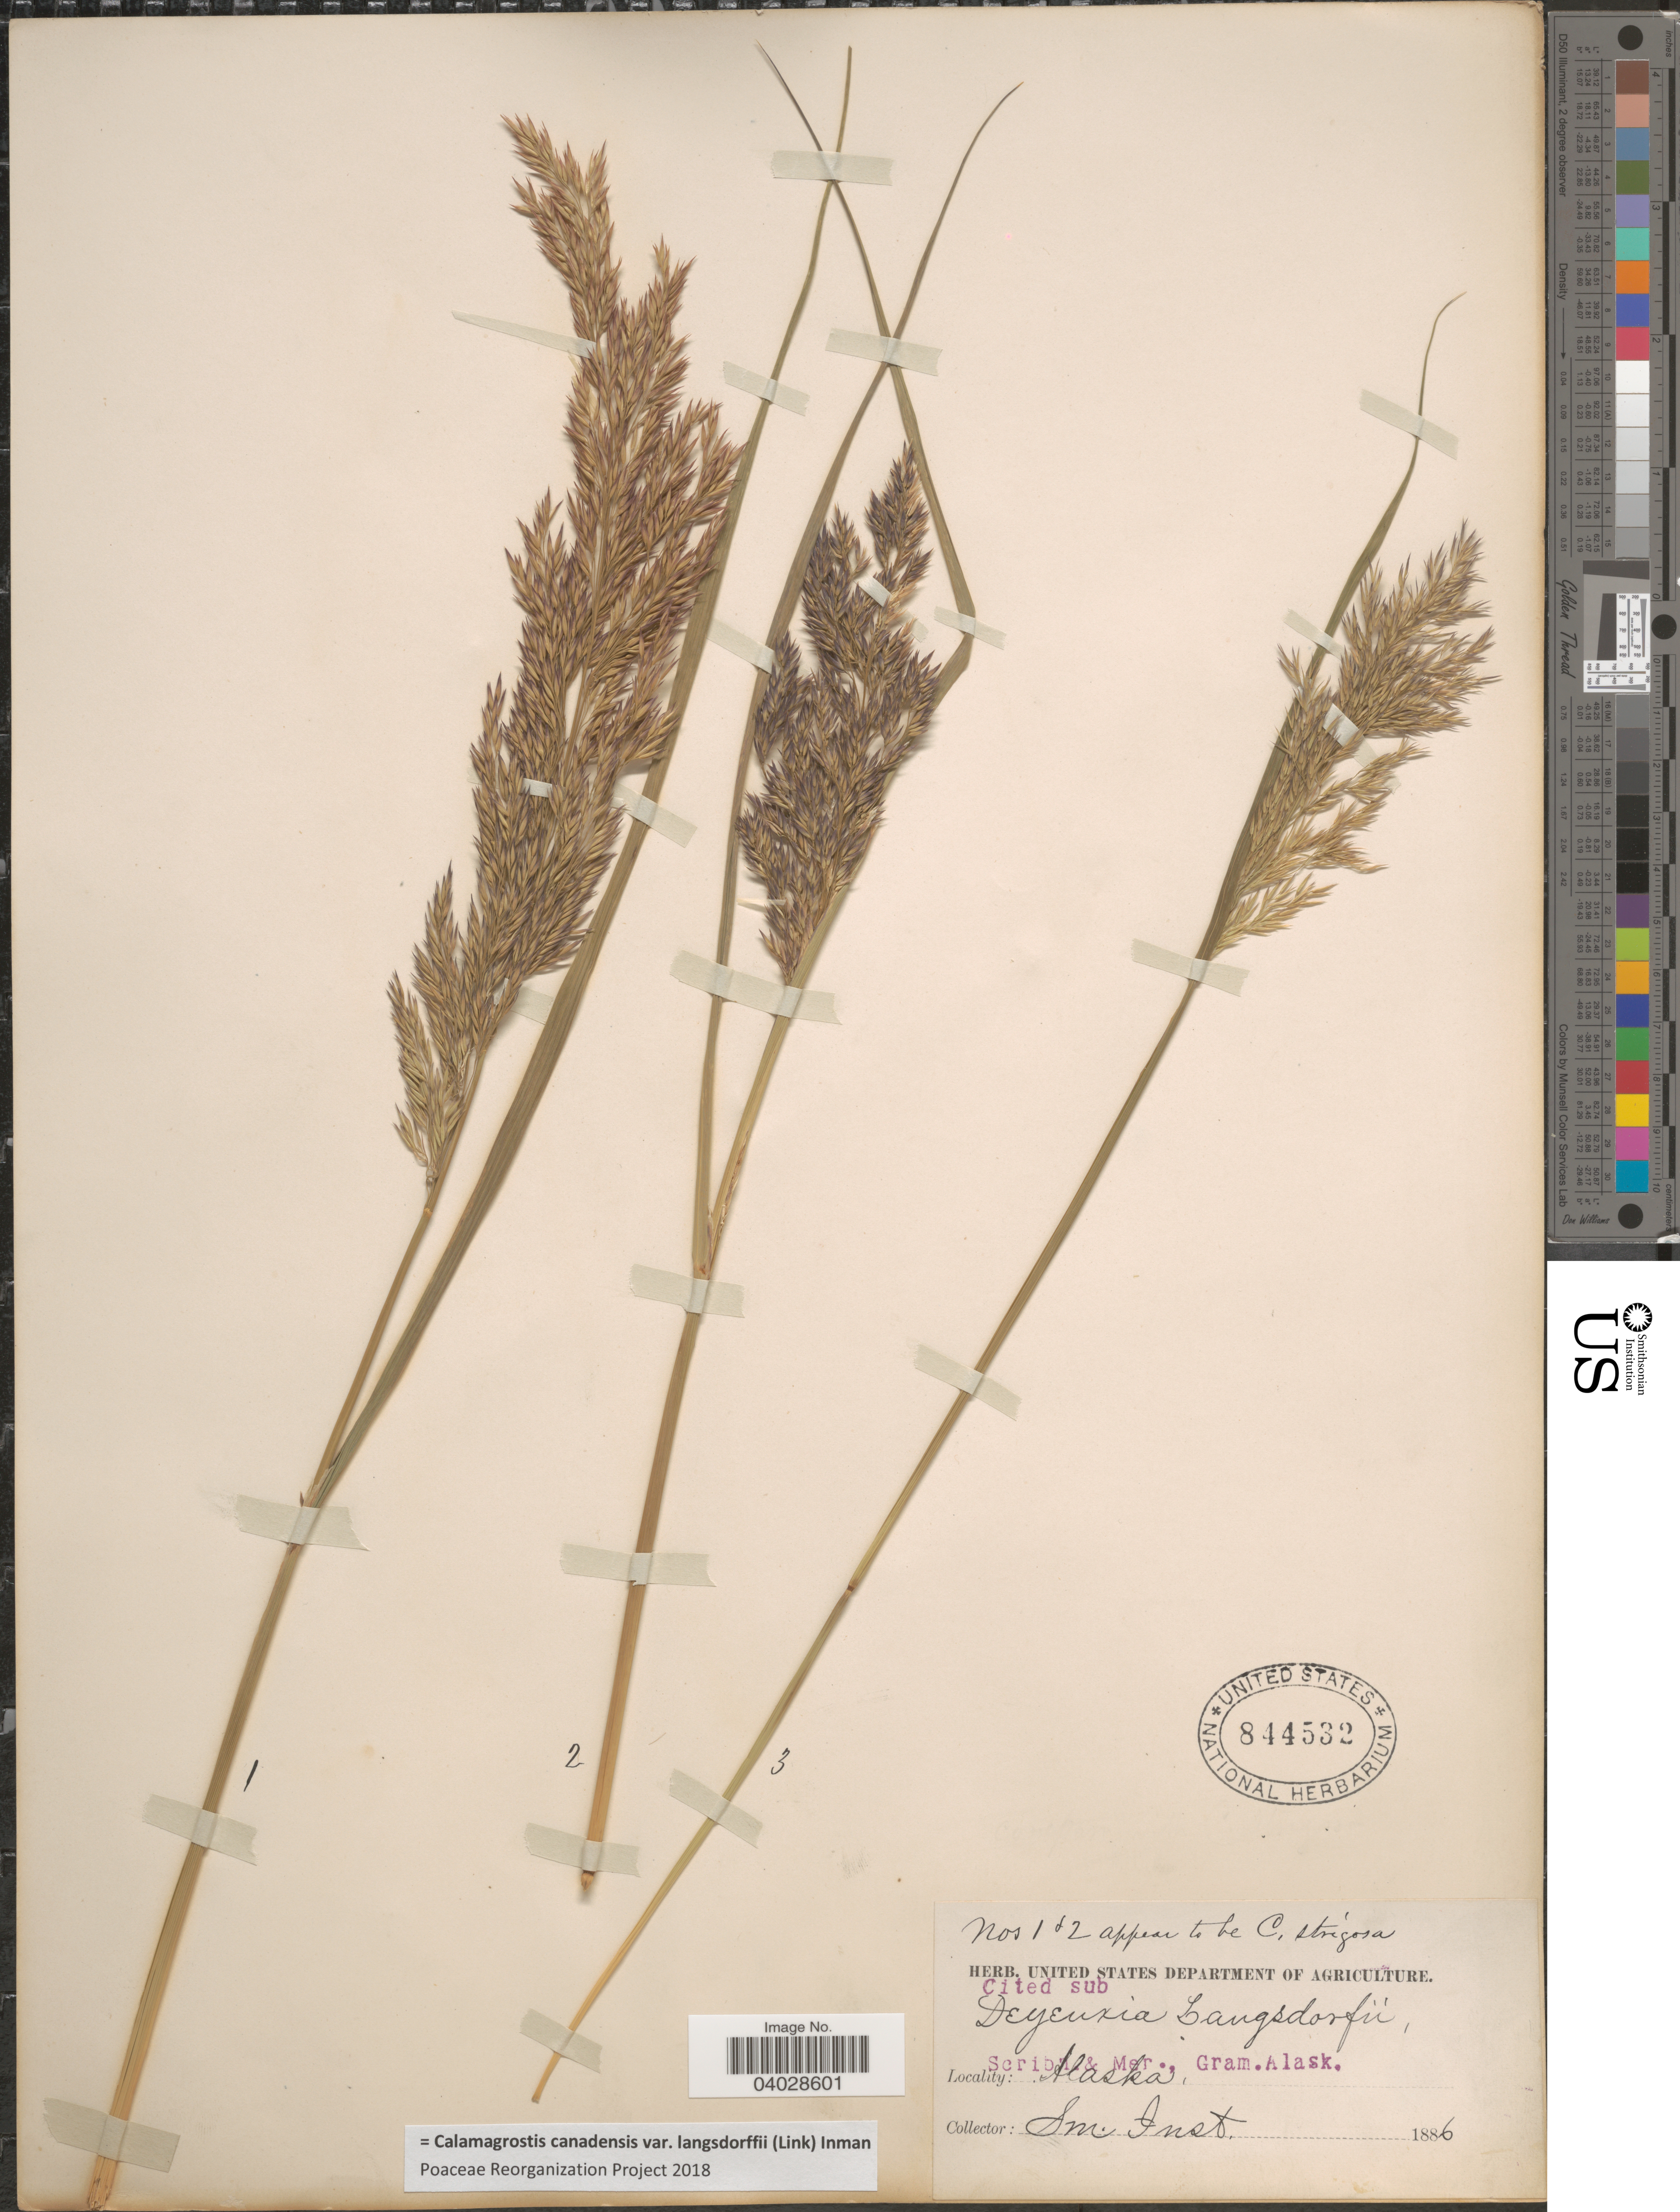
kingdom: Plantae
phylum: Tracheophyta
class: Liliopsida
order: Poales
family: Poaceae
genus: Calamagrostis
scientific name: Calamagrostis canadensis var. langsdorffii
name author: (Link) Inman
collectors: Sm. Inst.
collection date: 1886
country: United States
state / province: Alaska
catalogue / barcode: US 844532